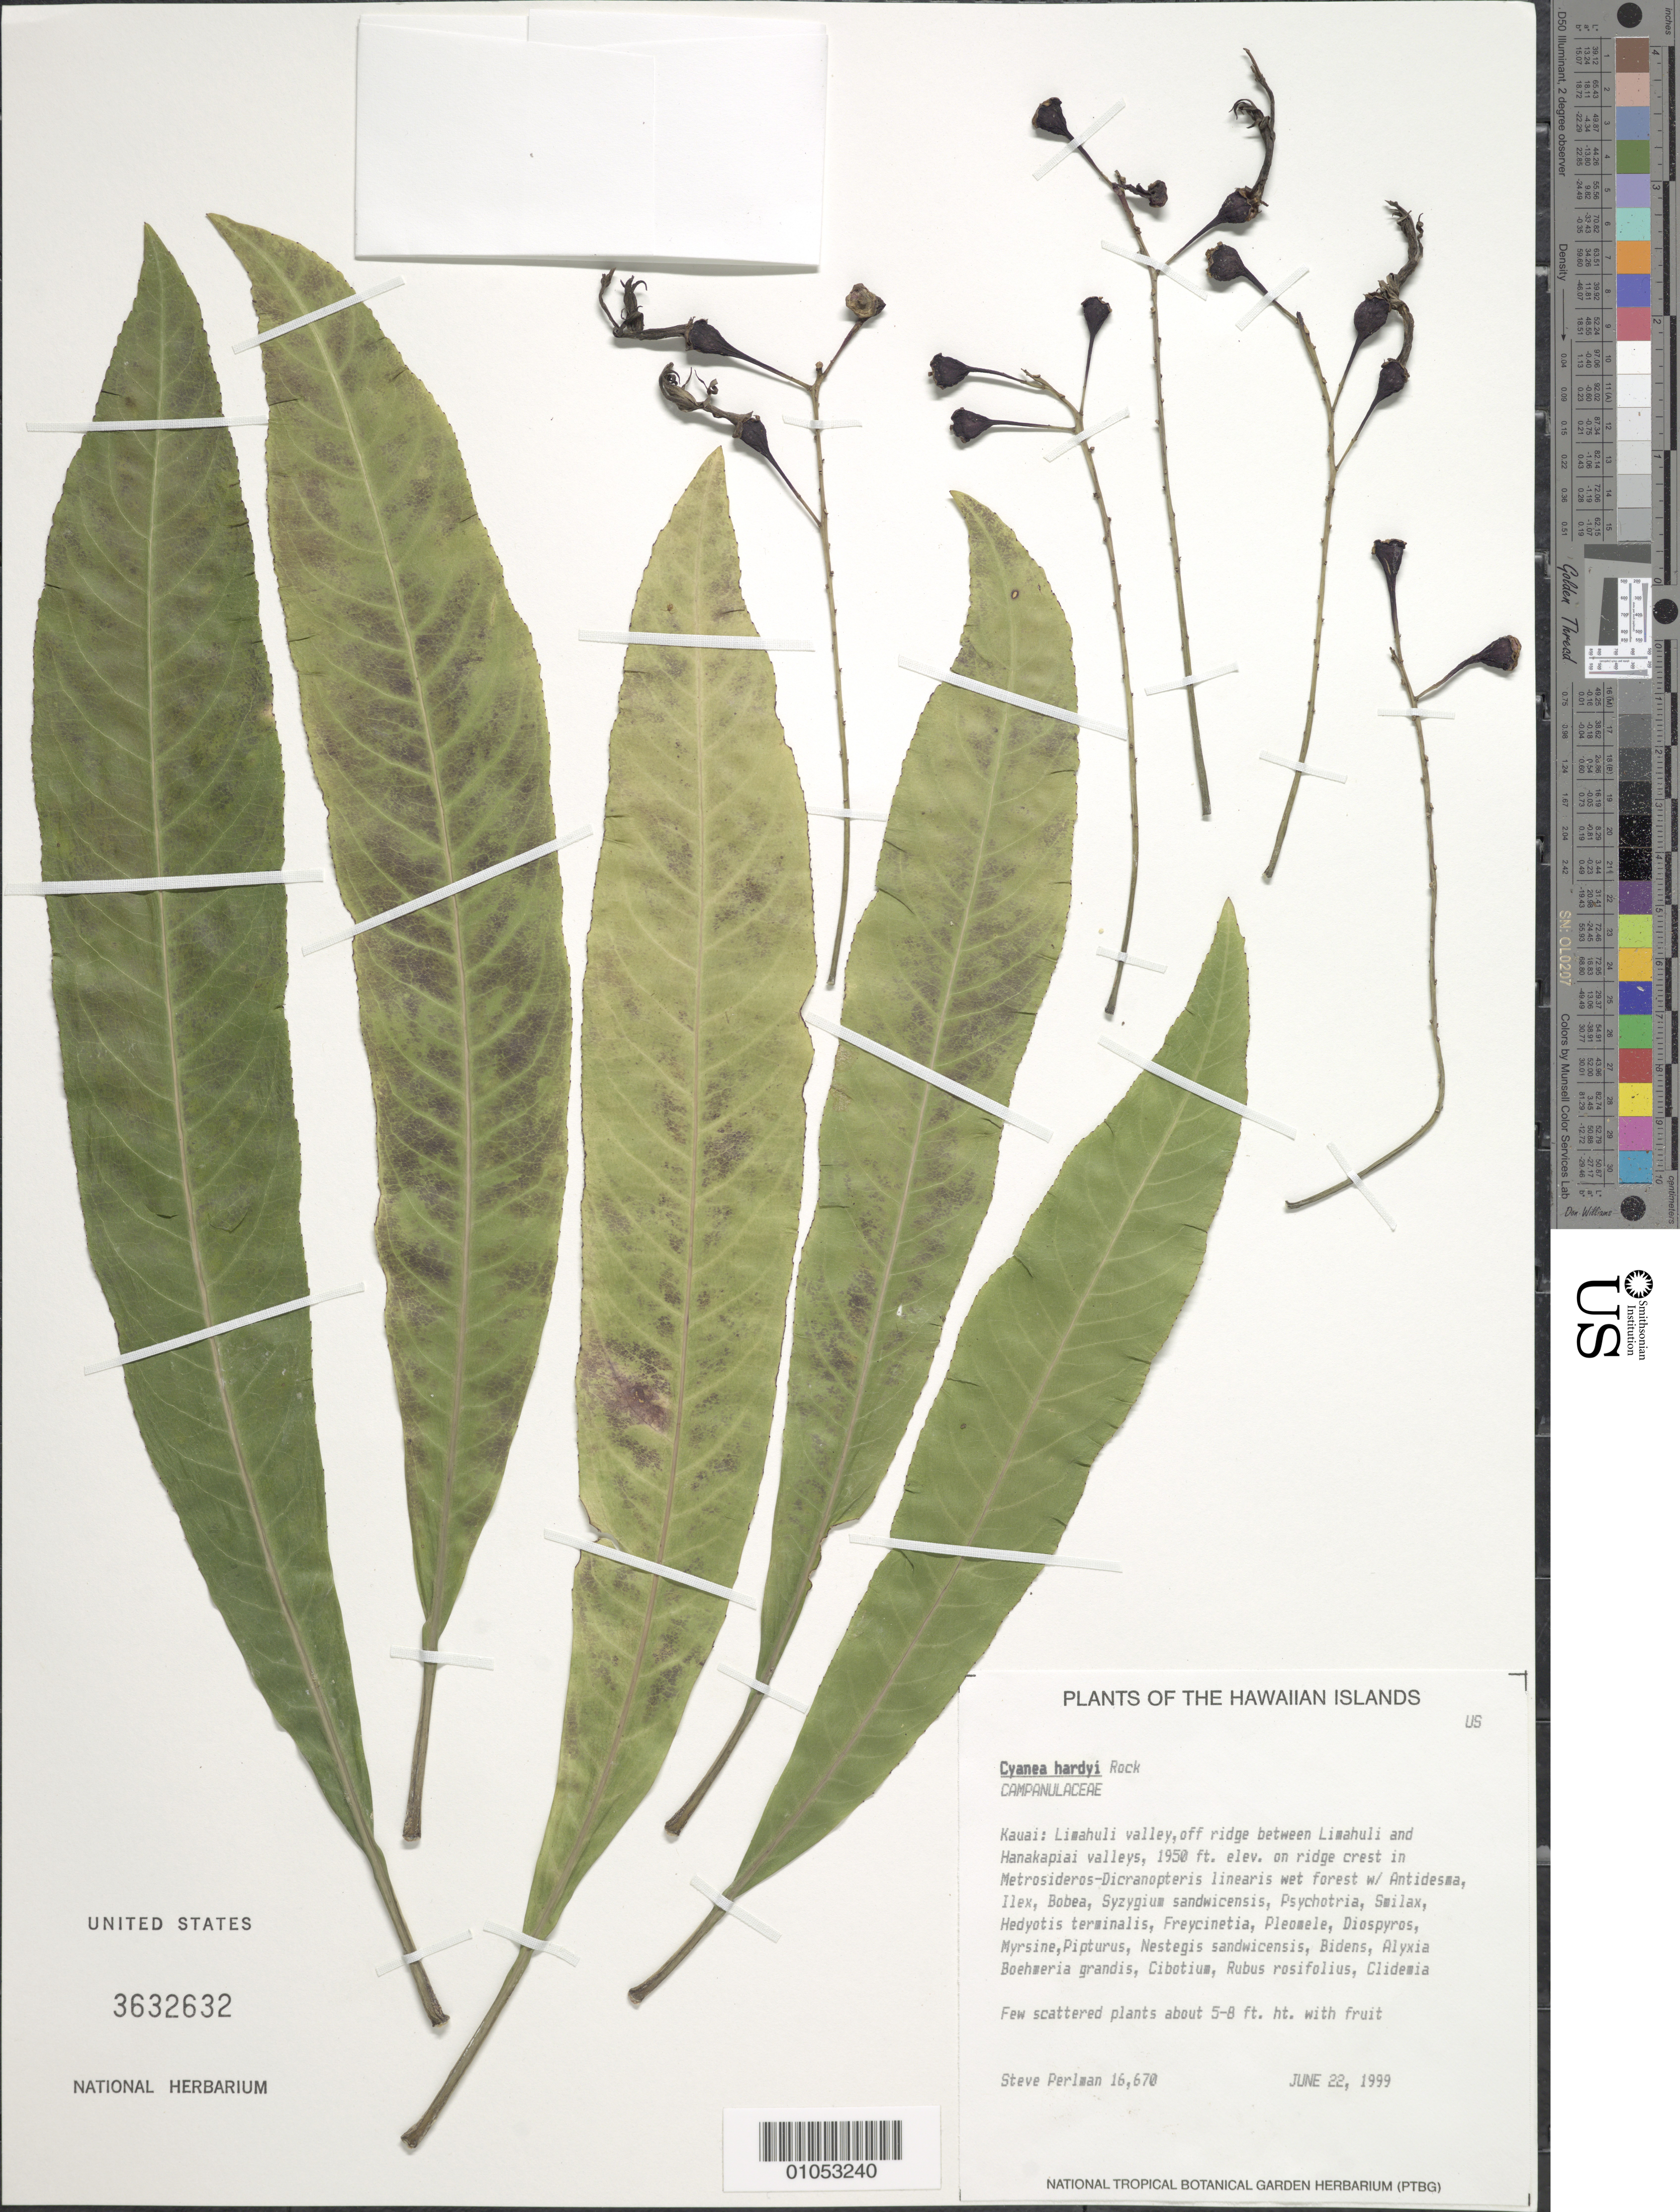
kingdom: Plantae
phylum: Tracheophyta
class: Magnoliopsida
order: Asterales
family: Campanulaceae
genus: Cyanea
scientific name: Cyanea hardyi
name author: Rock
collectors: S. P. Perlman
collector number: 16670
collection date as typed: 22 Jun 1999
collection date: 1999-06-22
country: United States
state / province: Hawaii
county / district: Kauai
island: Kaua'i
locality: Limahuli Valley, off ridge between Limahuli and Hanakapiai Valleys on ridge crest.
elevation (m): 594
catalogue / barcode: US 3632632